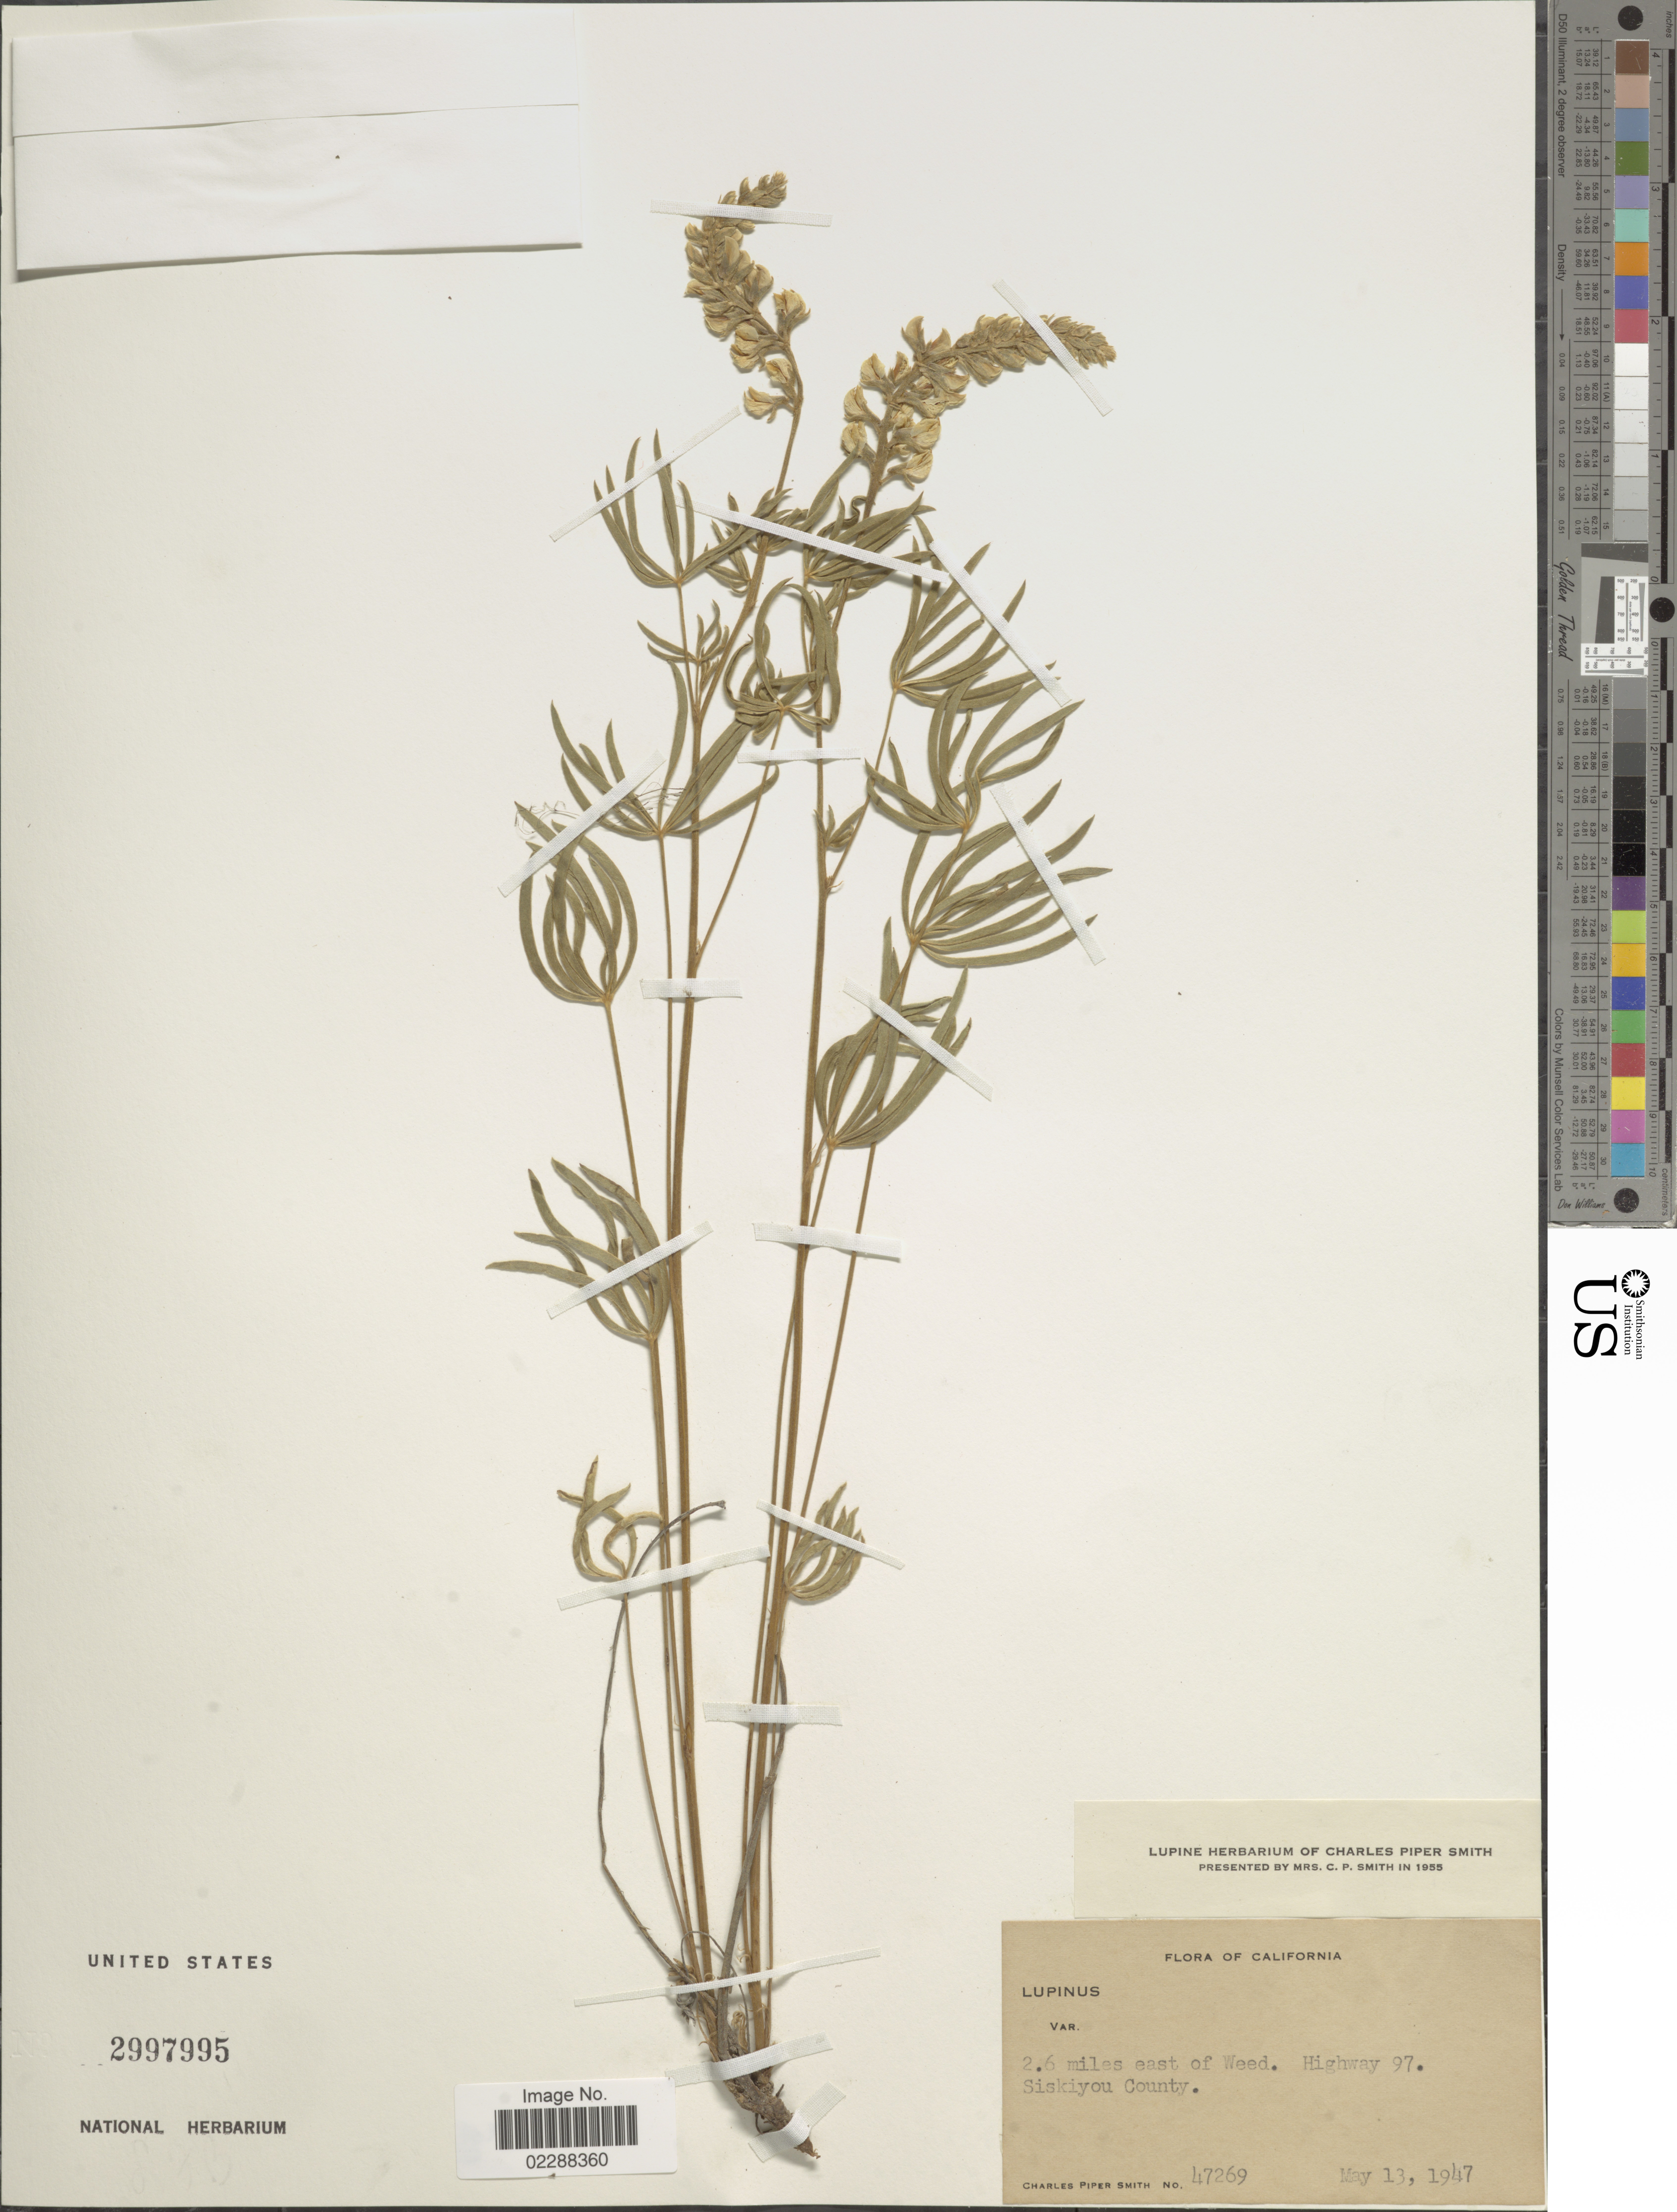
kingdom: Plantae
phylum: Tracheophyta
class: Magnoliopsida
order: Fabales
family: Fabaceae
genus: Lupinus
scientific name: Lupinus sp.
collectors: C. P. Smith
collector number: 47269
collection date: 1947-05-13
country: United States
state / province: California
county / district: Siskiyou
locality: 2.6 miles east of Weed, Highway 97, Siskiyou County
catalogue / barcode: US 2997995